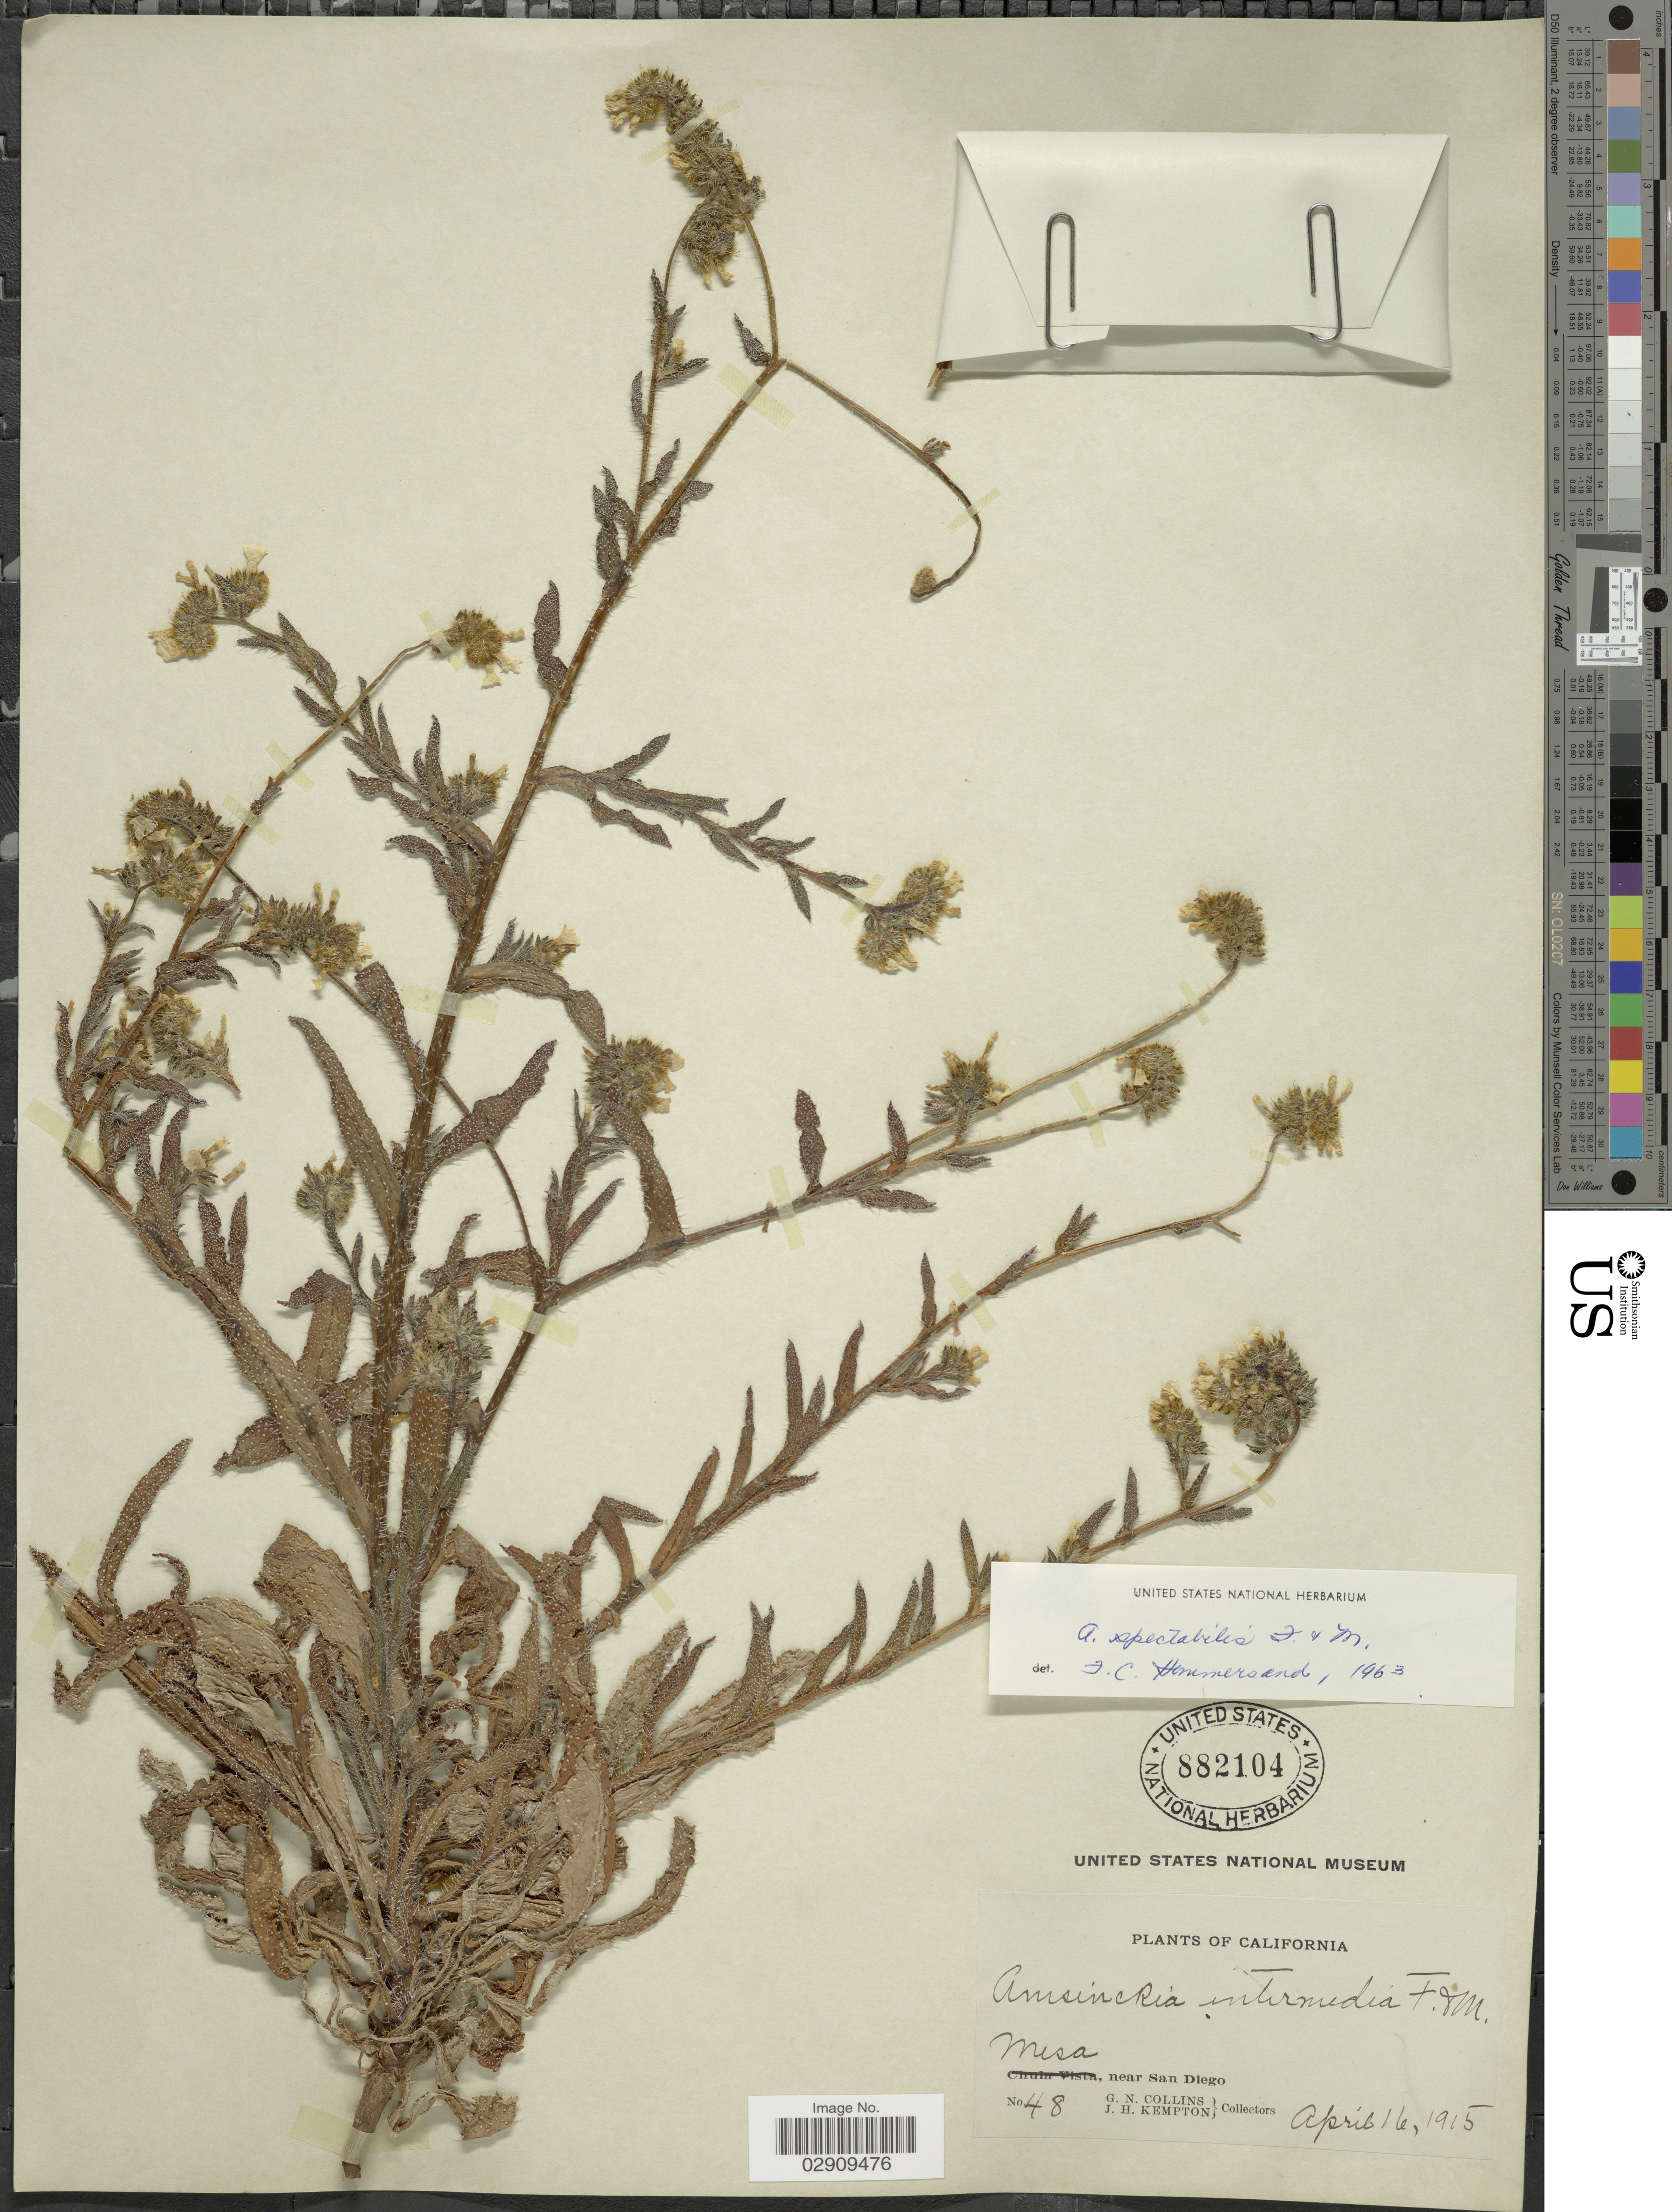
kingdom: Plantae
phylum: Tracheophyta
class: Magnoliopsida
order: Boraginales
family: Boraginaceae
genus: Amsinckia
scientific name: Amsinckia spectabilis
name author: Fisch. & C.A. Mey.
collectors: G. Collins & J. H. Kempton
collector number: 48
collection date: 1915-04-16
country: United States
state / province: California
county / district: San Diego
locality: Mesa, near San Diego.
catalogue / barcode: US 882104